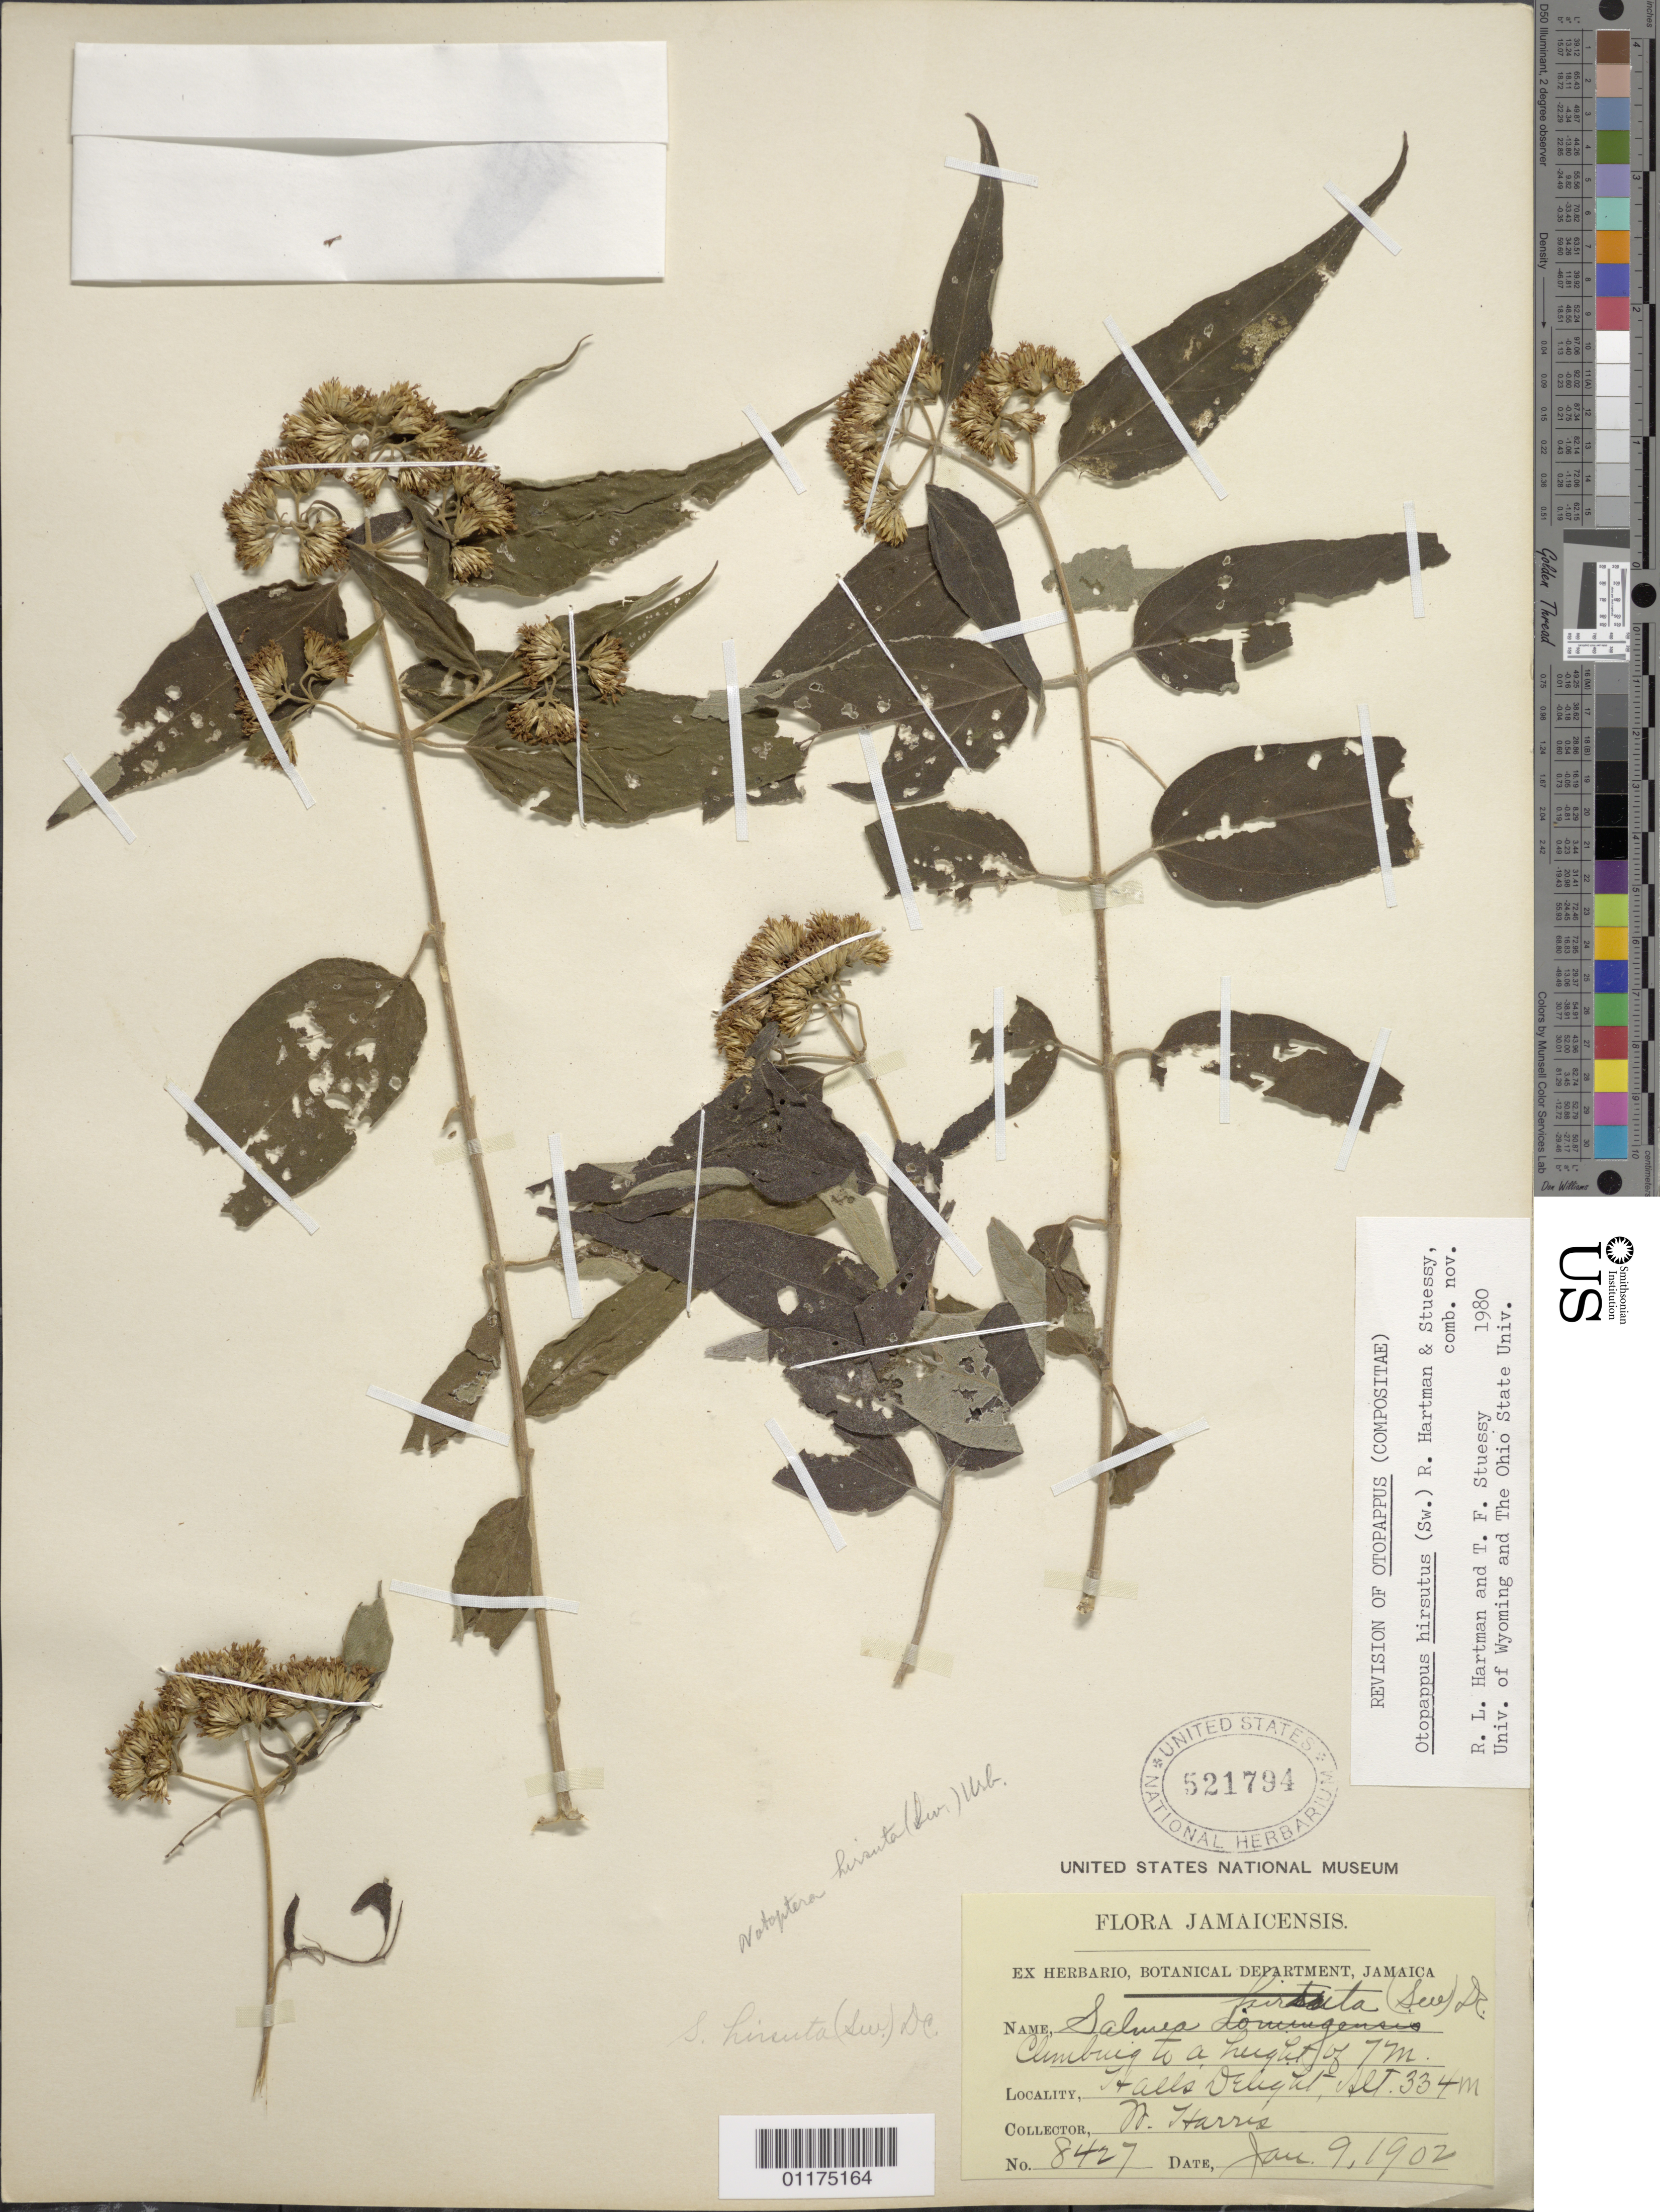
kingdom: Plantae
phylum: Tracheophyta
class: Magnoliopsida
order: Asterales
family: Asteraceae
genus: Otopappus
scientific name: Otopappus hirsutus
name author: (Sw.) R.L. Hartm. & Stuessy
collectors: W. Harris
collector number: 8427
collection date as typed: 09 Jan 1902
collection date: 1902-01-09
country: Jamaica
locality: Hall's Delight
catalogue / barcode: US 521794